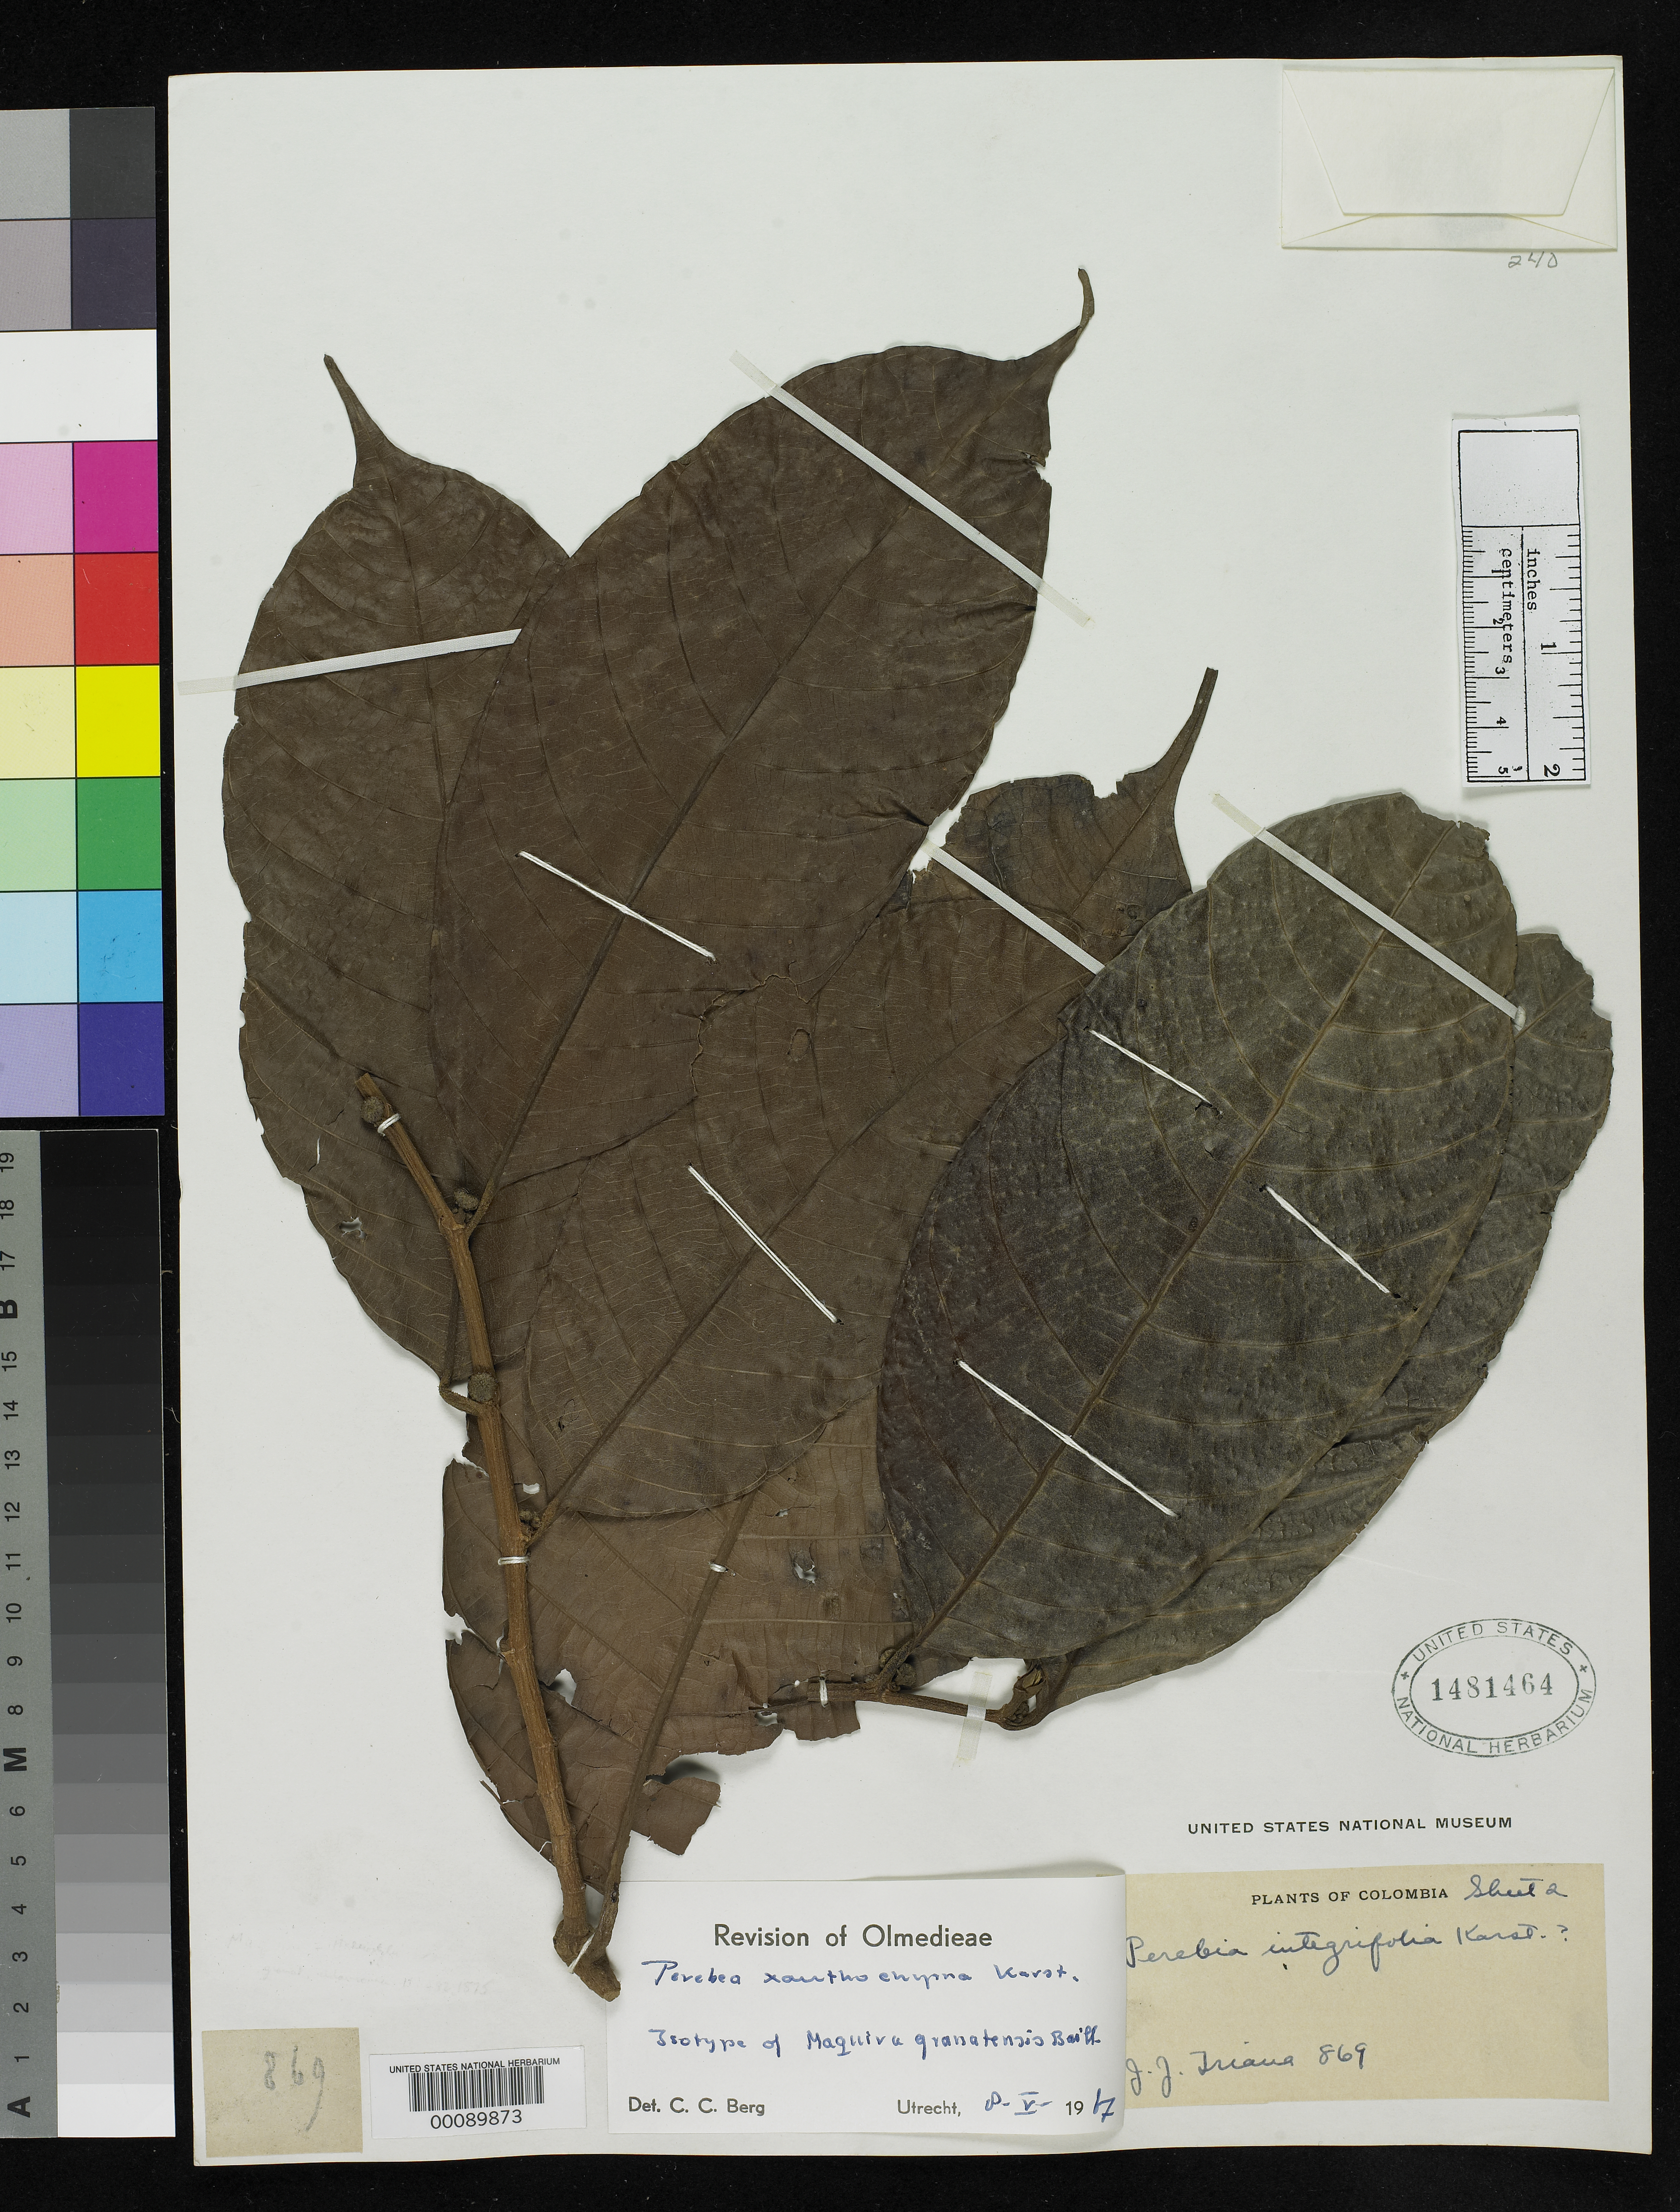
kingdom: Plantae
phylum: Tracheophyta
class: Magnoliopsida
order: Rosales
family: Moraceae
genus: Maquira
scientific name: Maquira granatensis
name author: Baill.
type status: Isotype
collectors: J. J. Triana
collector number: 869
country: Colombia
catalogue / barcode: US 1481464